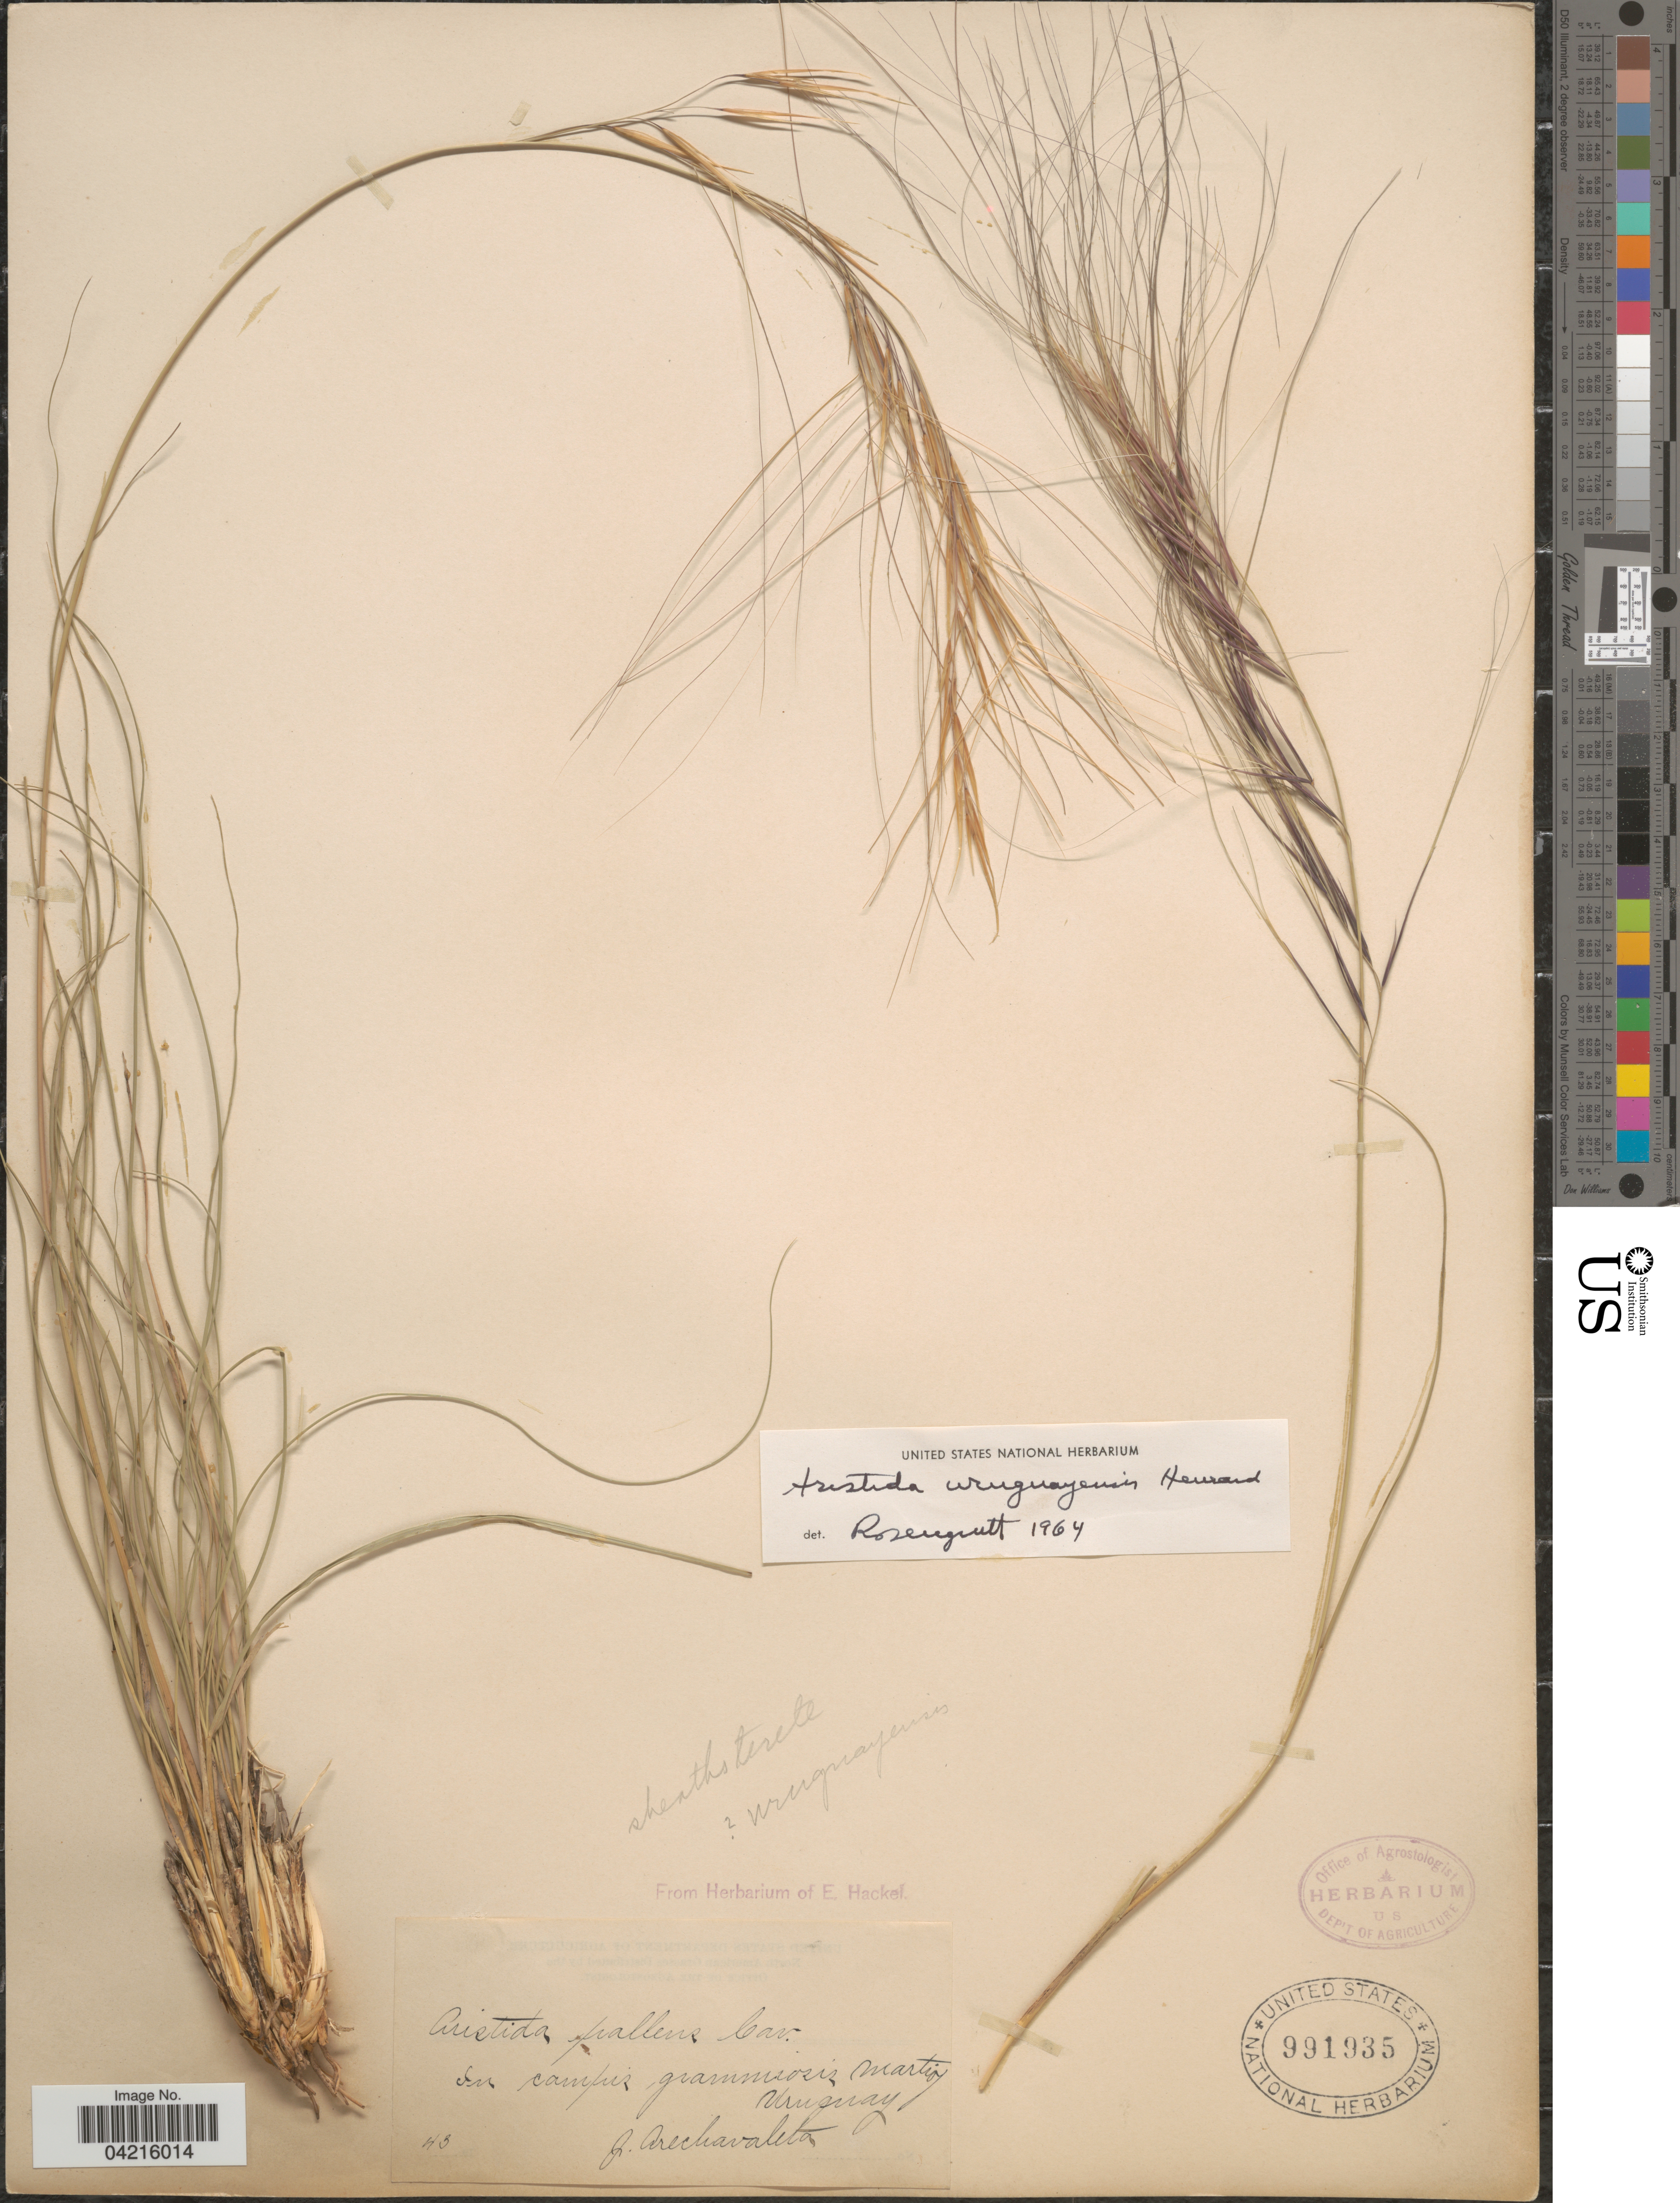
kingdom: Plantae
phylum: Tracheophyta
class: Liliopsida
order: Poales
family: Poaceae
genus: Aristida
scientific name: Aristida uruguayensis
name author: Henr.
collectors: J. Arechavaleta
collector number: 43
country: Uruguay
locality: In campis graminosis.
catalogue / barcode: US 991935